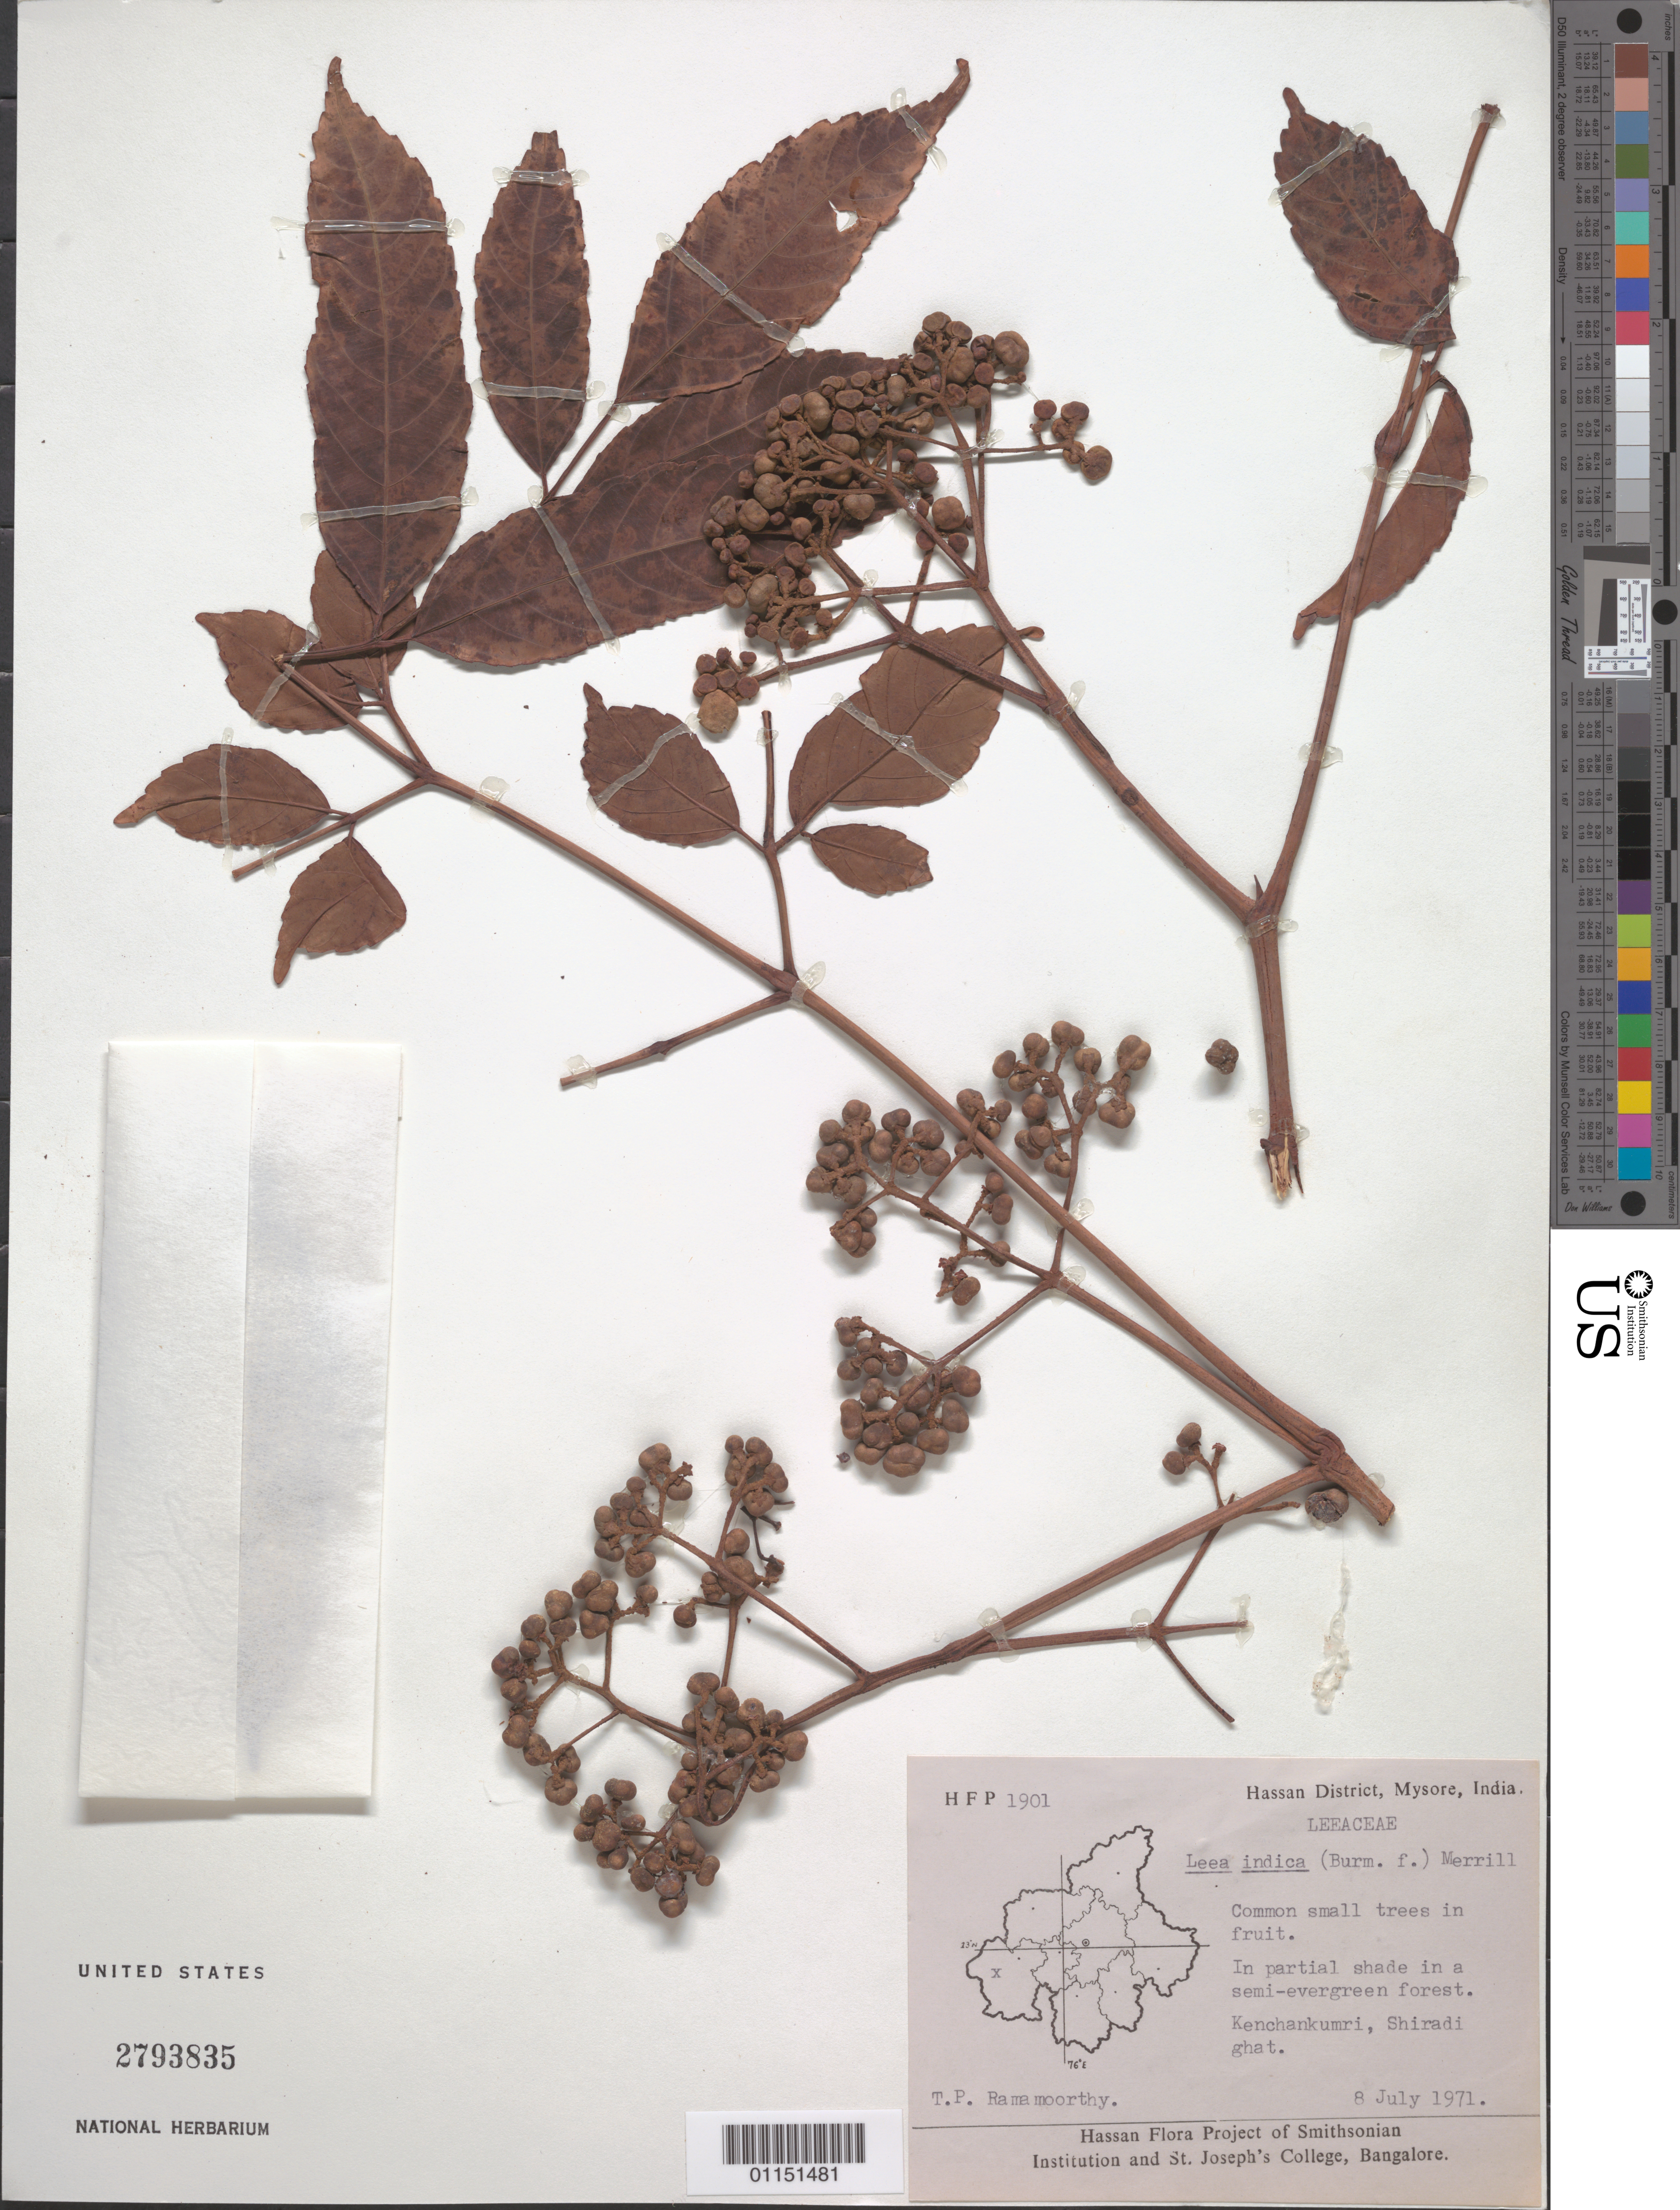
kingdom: Plantae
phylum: Tracheophyta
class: Magnoliopsida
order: Vitales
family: Vitaceae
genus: Leea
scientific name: Leea indica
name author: (Burm. f.) Merr.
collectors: T. P. Ramamoorthy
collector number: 1901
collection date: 1971-07-08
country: India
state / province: Karnataka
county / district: Mysore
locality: Kenchankumri, Shiradi ghat.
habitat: Common small trees in fruit. In partial shade in a semi-evergreen forest.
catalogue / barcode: US 2793835